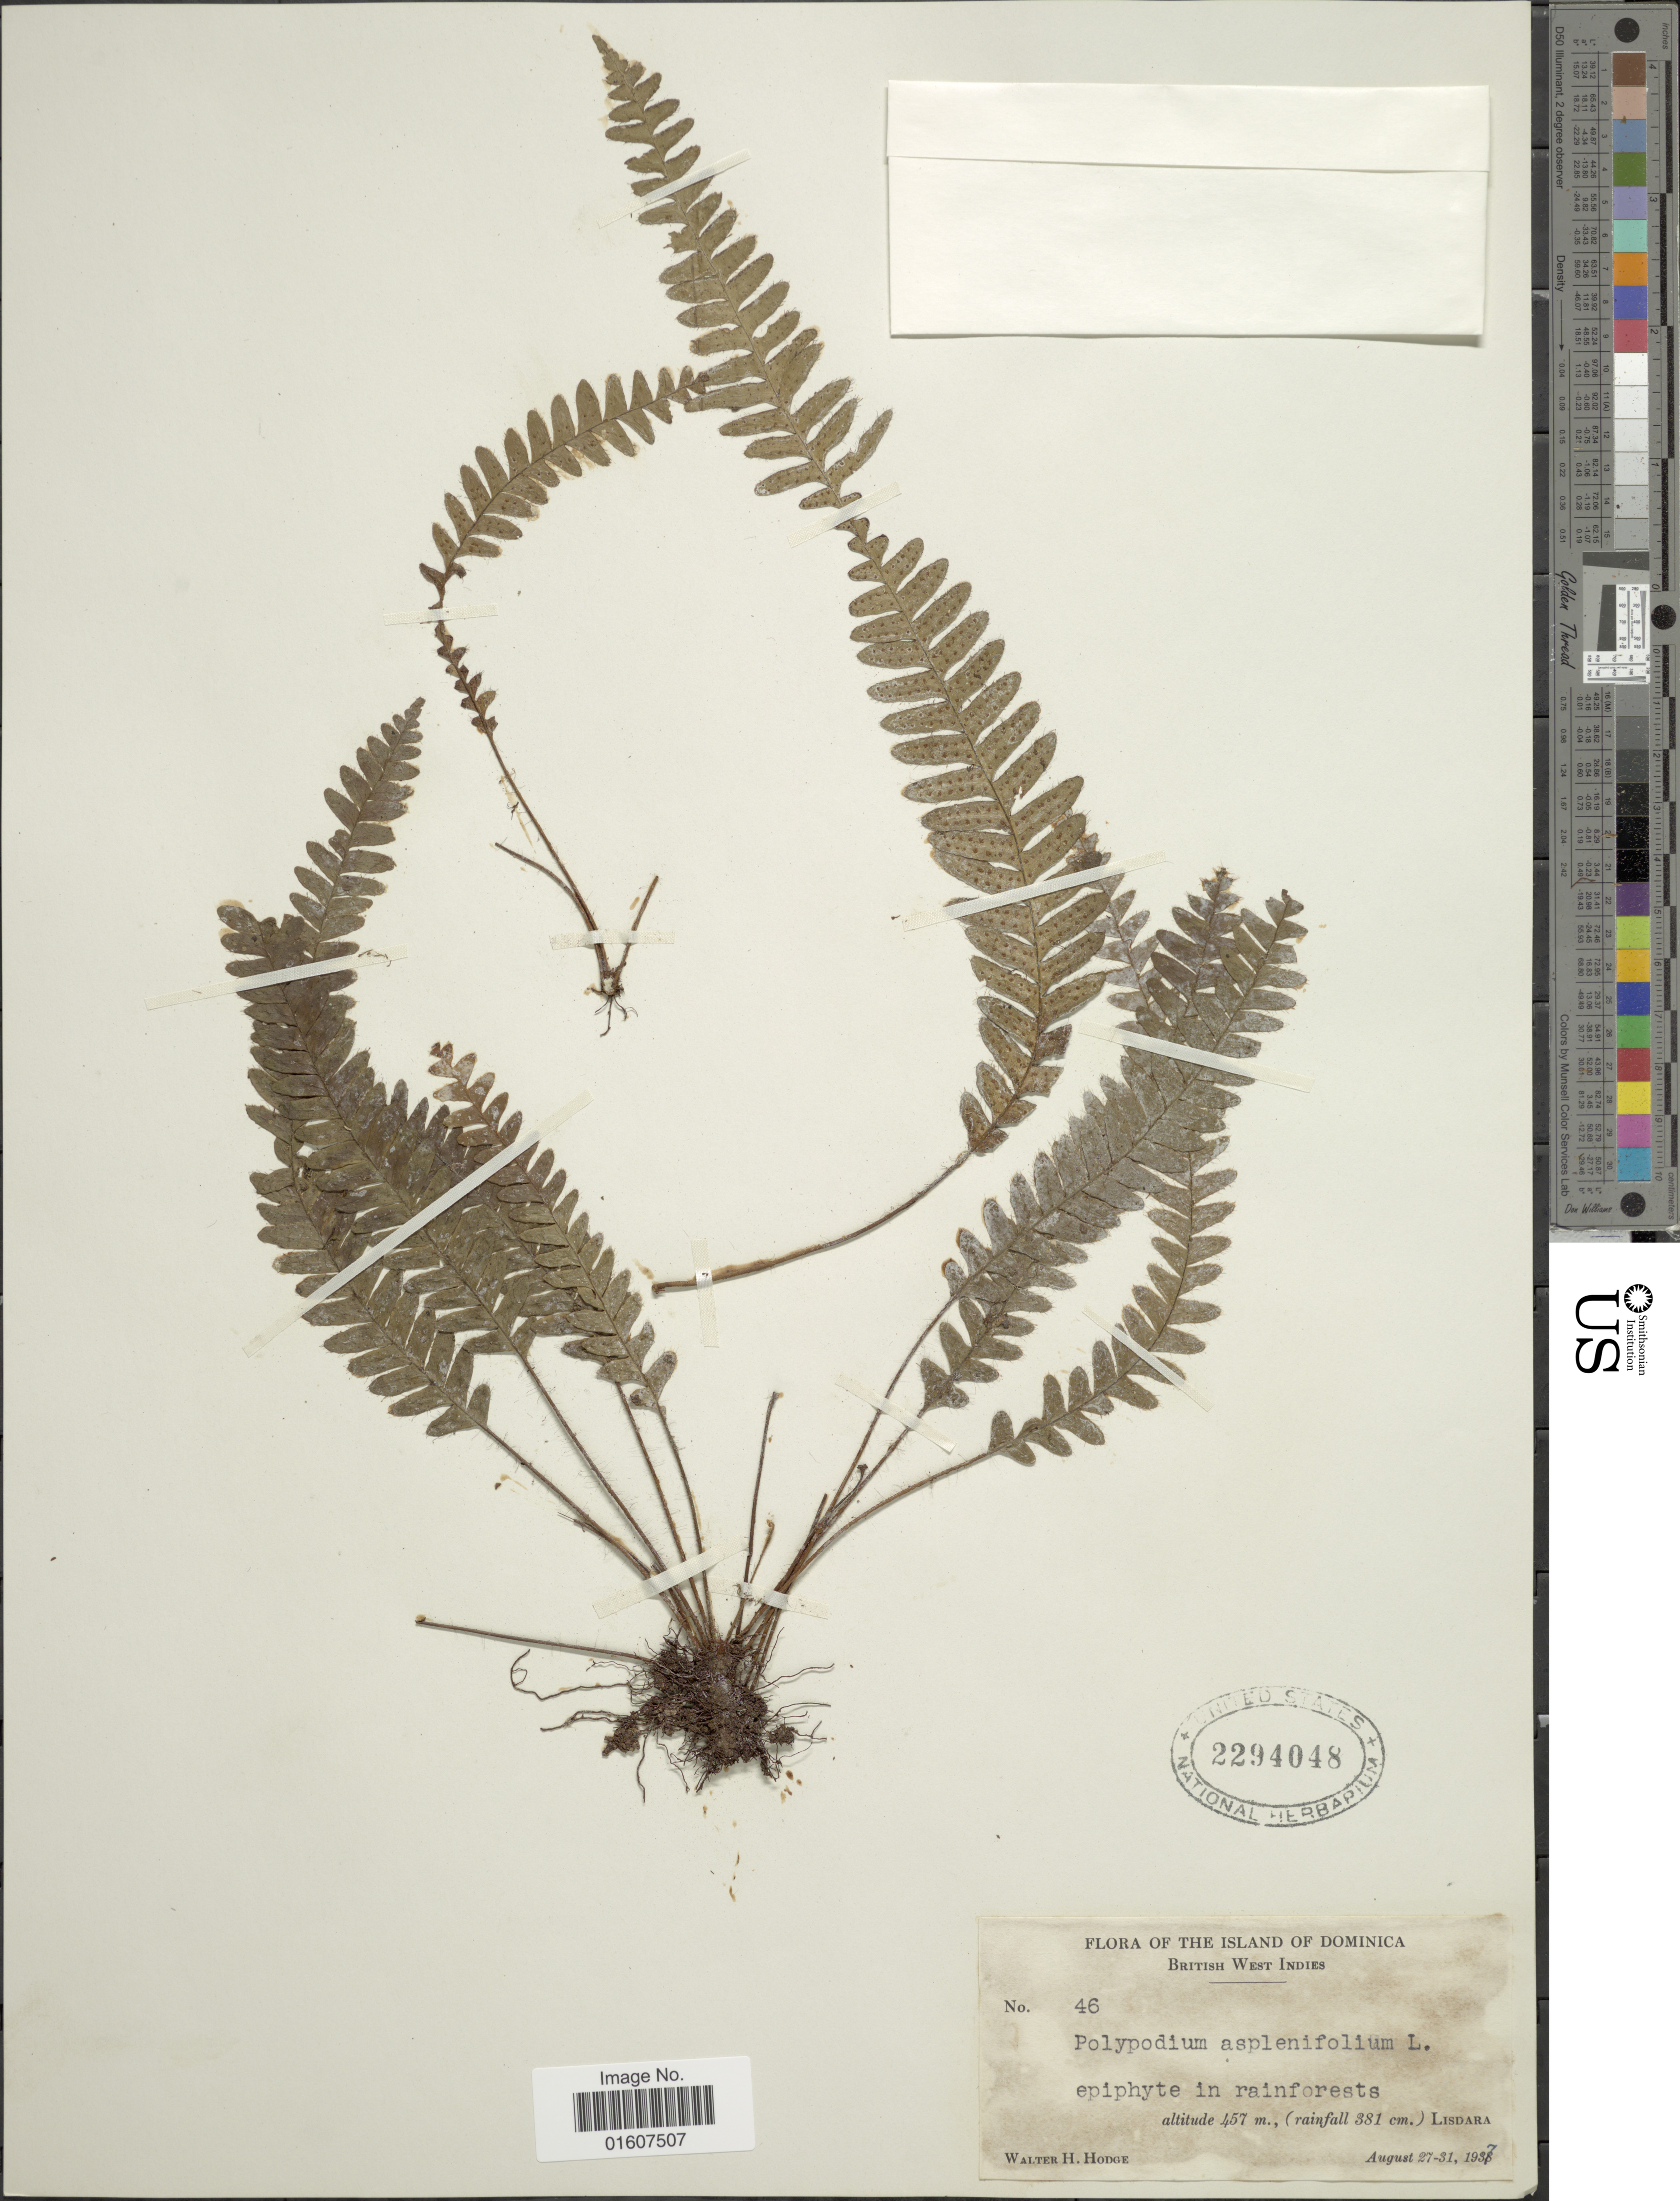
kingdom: Plantae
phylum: Tracheophyta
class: Polypodiopsida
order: Polypodiales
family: Polypodiaceae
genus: Terpsichore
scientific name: Terpsichore eggersii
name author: (Baker ex Hook.) A.R. Sm.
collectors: W. Hodge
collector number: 46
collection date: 1937-08-27/1937-08-31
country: Dominica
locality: The Island of Dominica, British West Indies, Lisdara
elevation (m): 457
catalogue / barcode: US 2294048